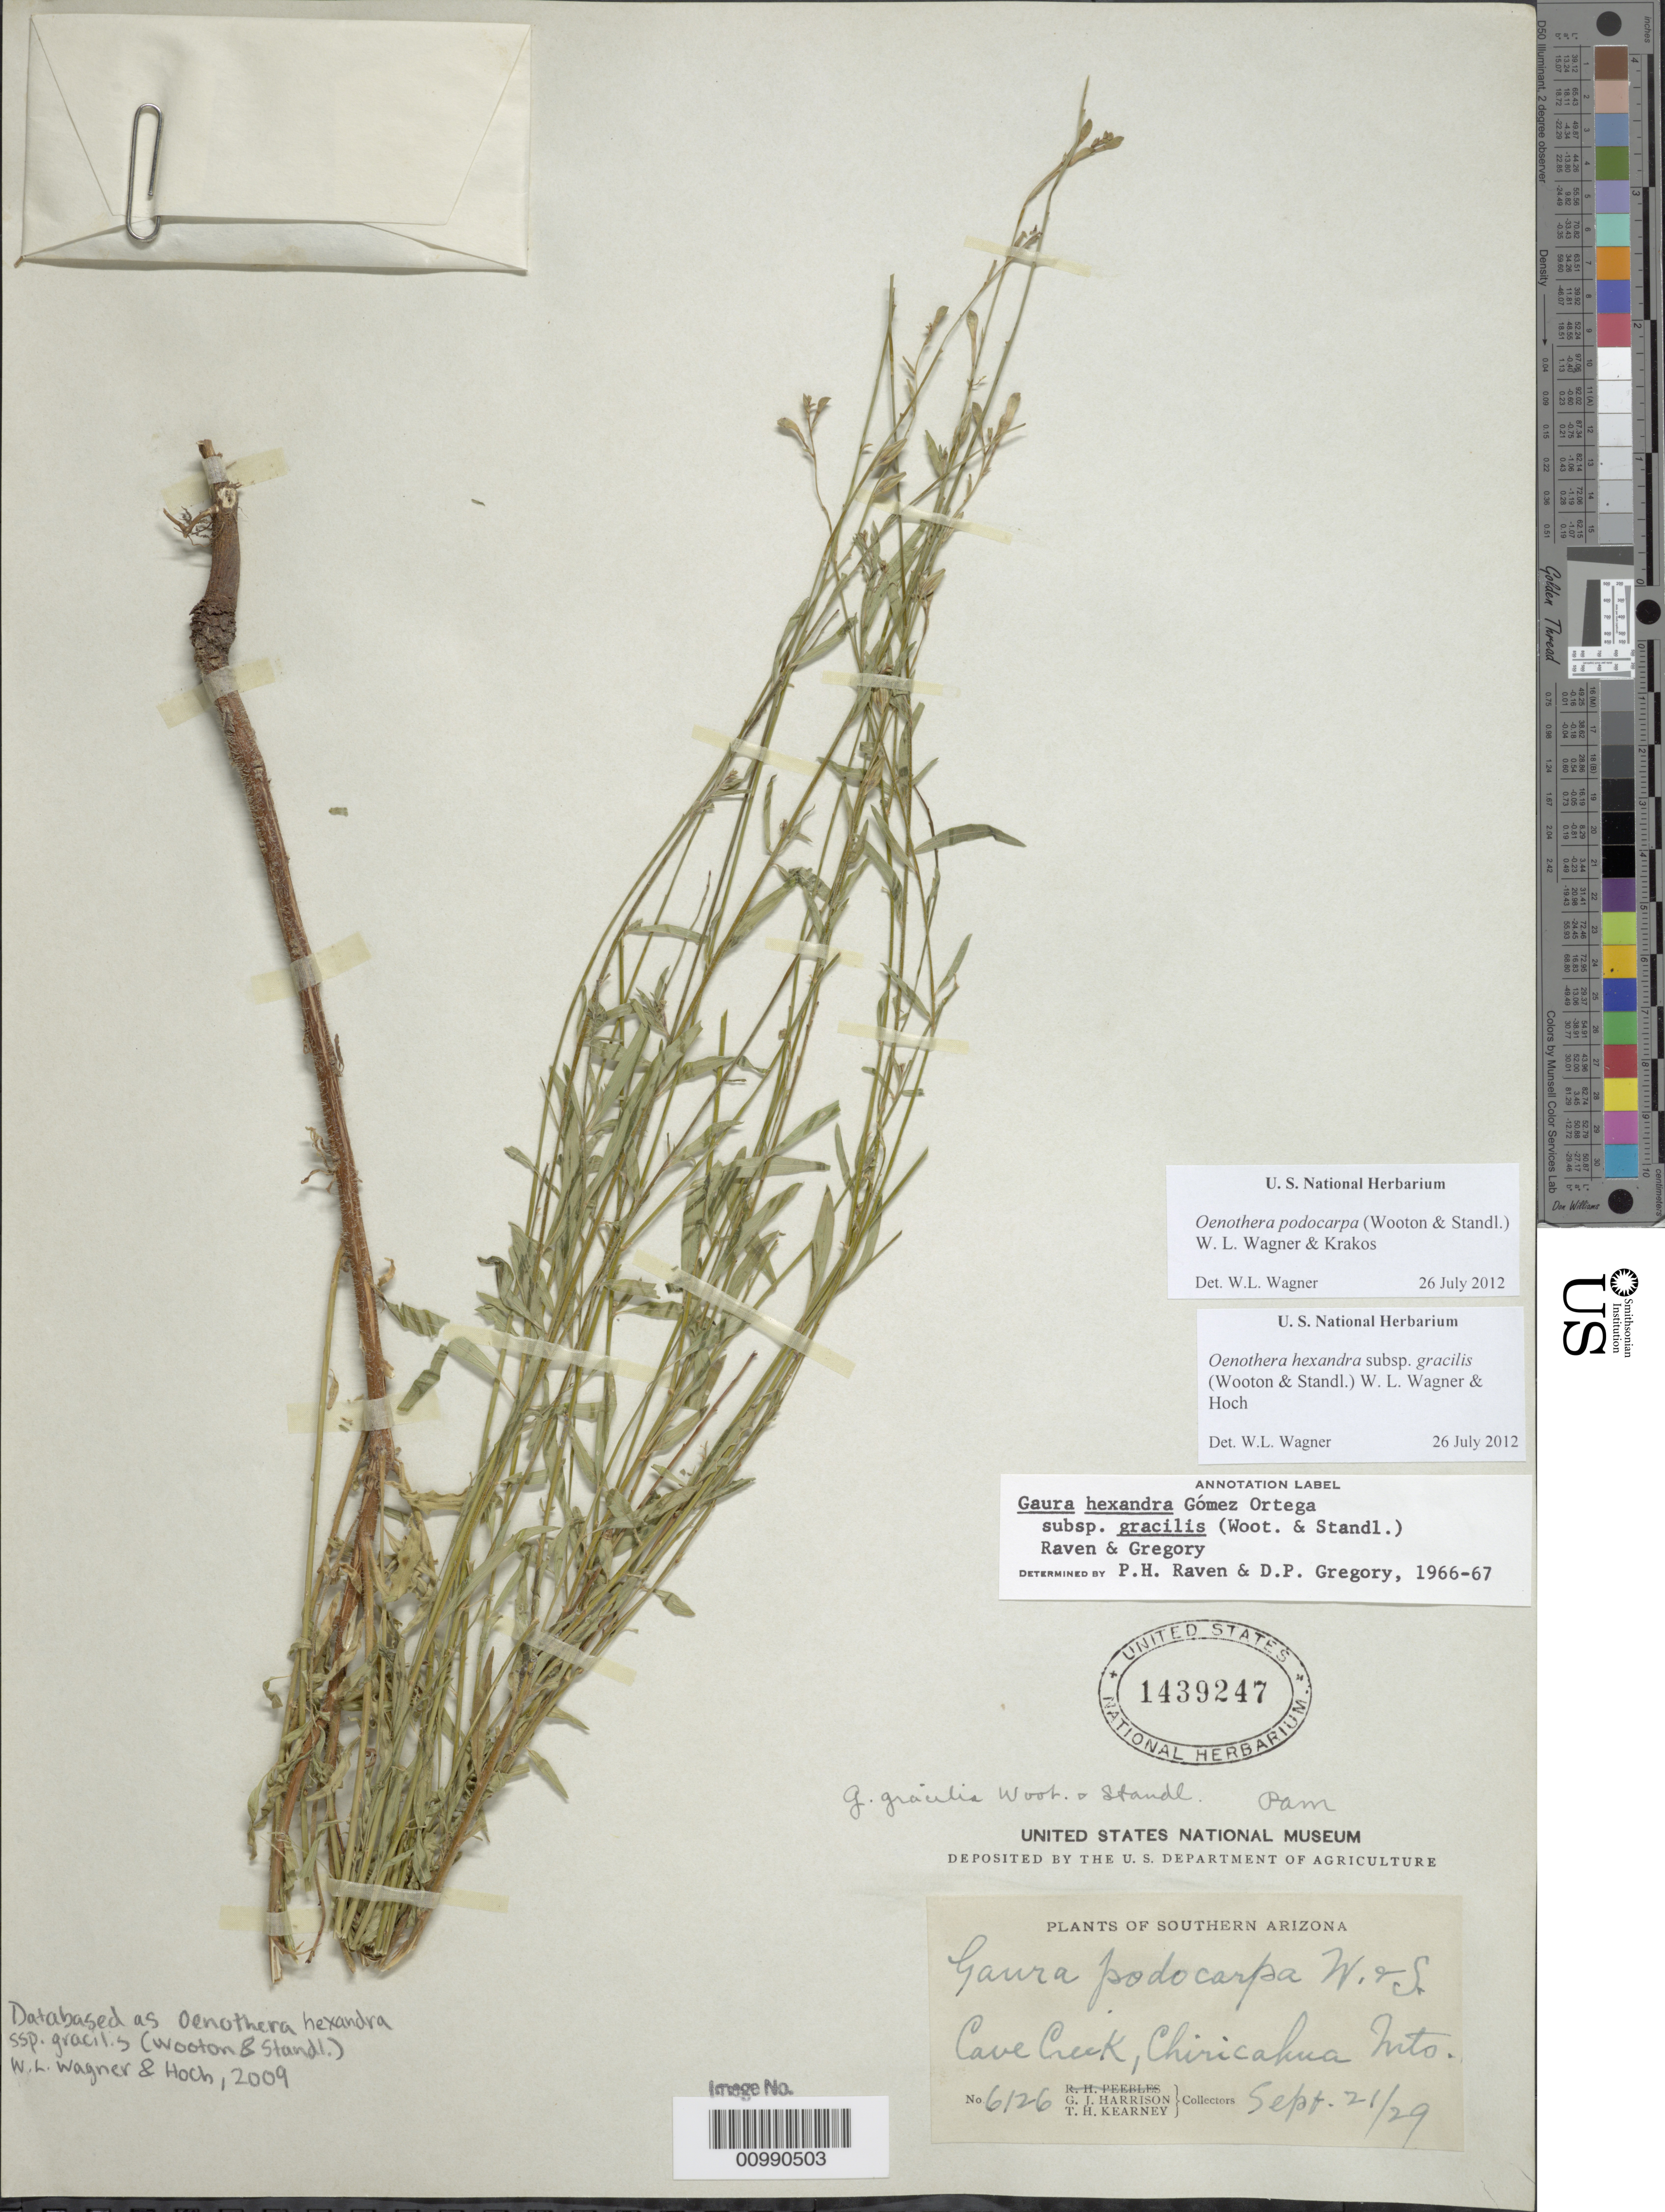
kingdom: Plantae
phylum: Tracheophyta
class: Magnoliopsida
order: Myrtales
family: Onagraceae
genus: Oenothera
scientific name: Oenothera podocarpa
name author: (Wooton & Standl.) Krakos & W.L. Wagner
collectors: G. J. Harrison & T. H. Kearney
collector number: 6126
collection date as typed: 21 Sep 1929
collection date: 1929-09-21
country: United States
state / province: Arizona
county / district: Cochise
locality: Chiricahua Mts.; Cave Creek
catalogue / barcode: US 1439247